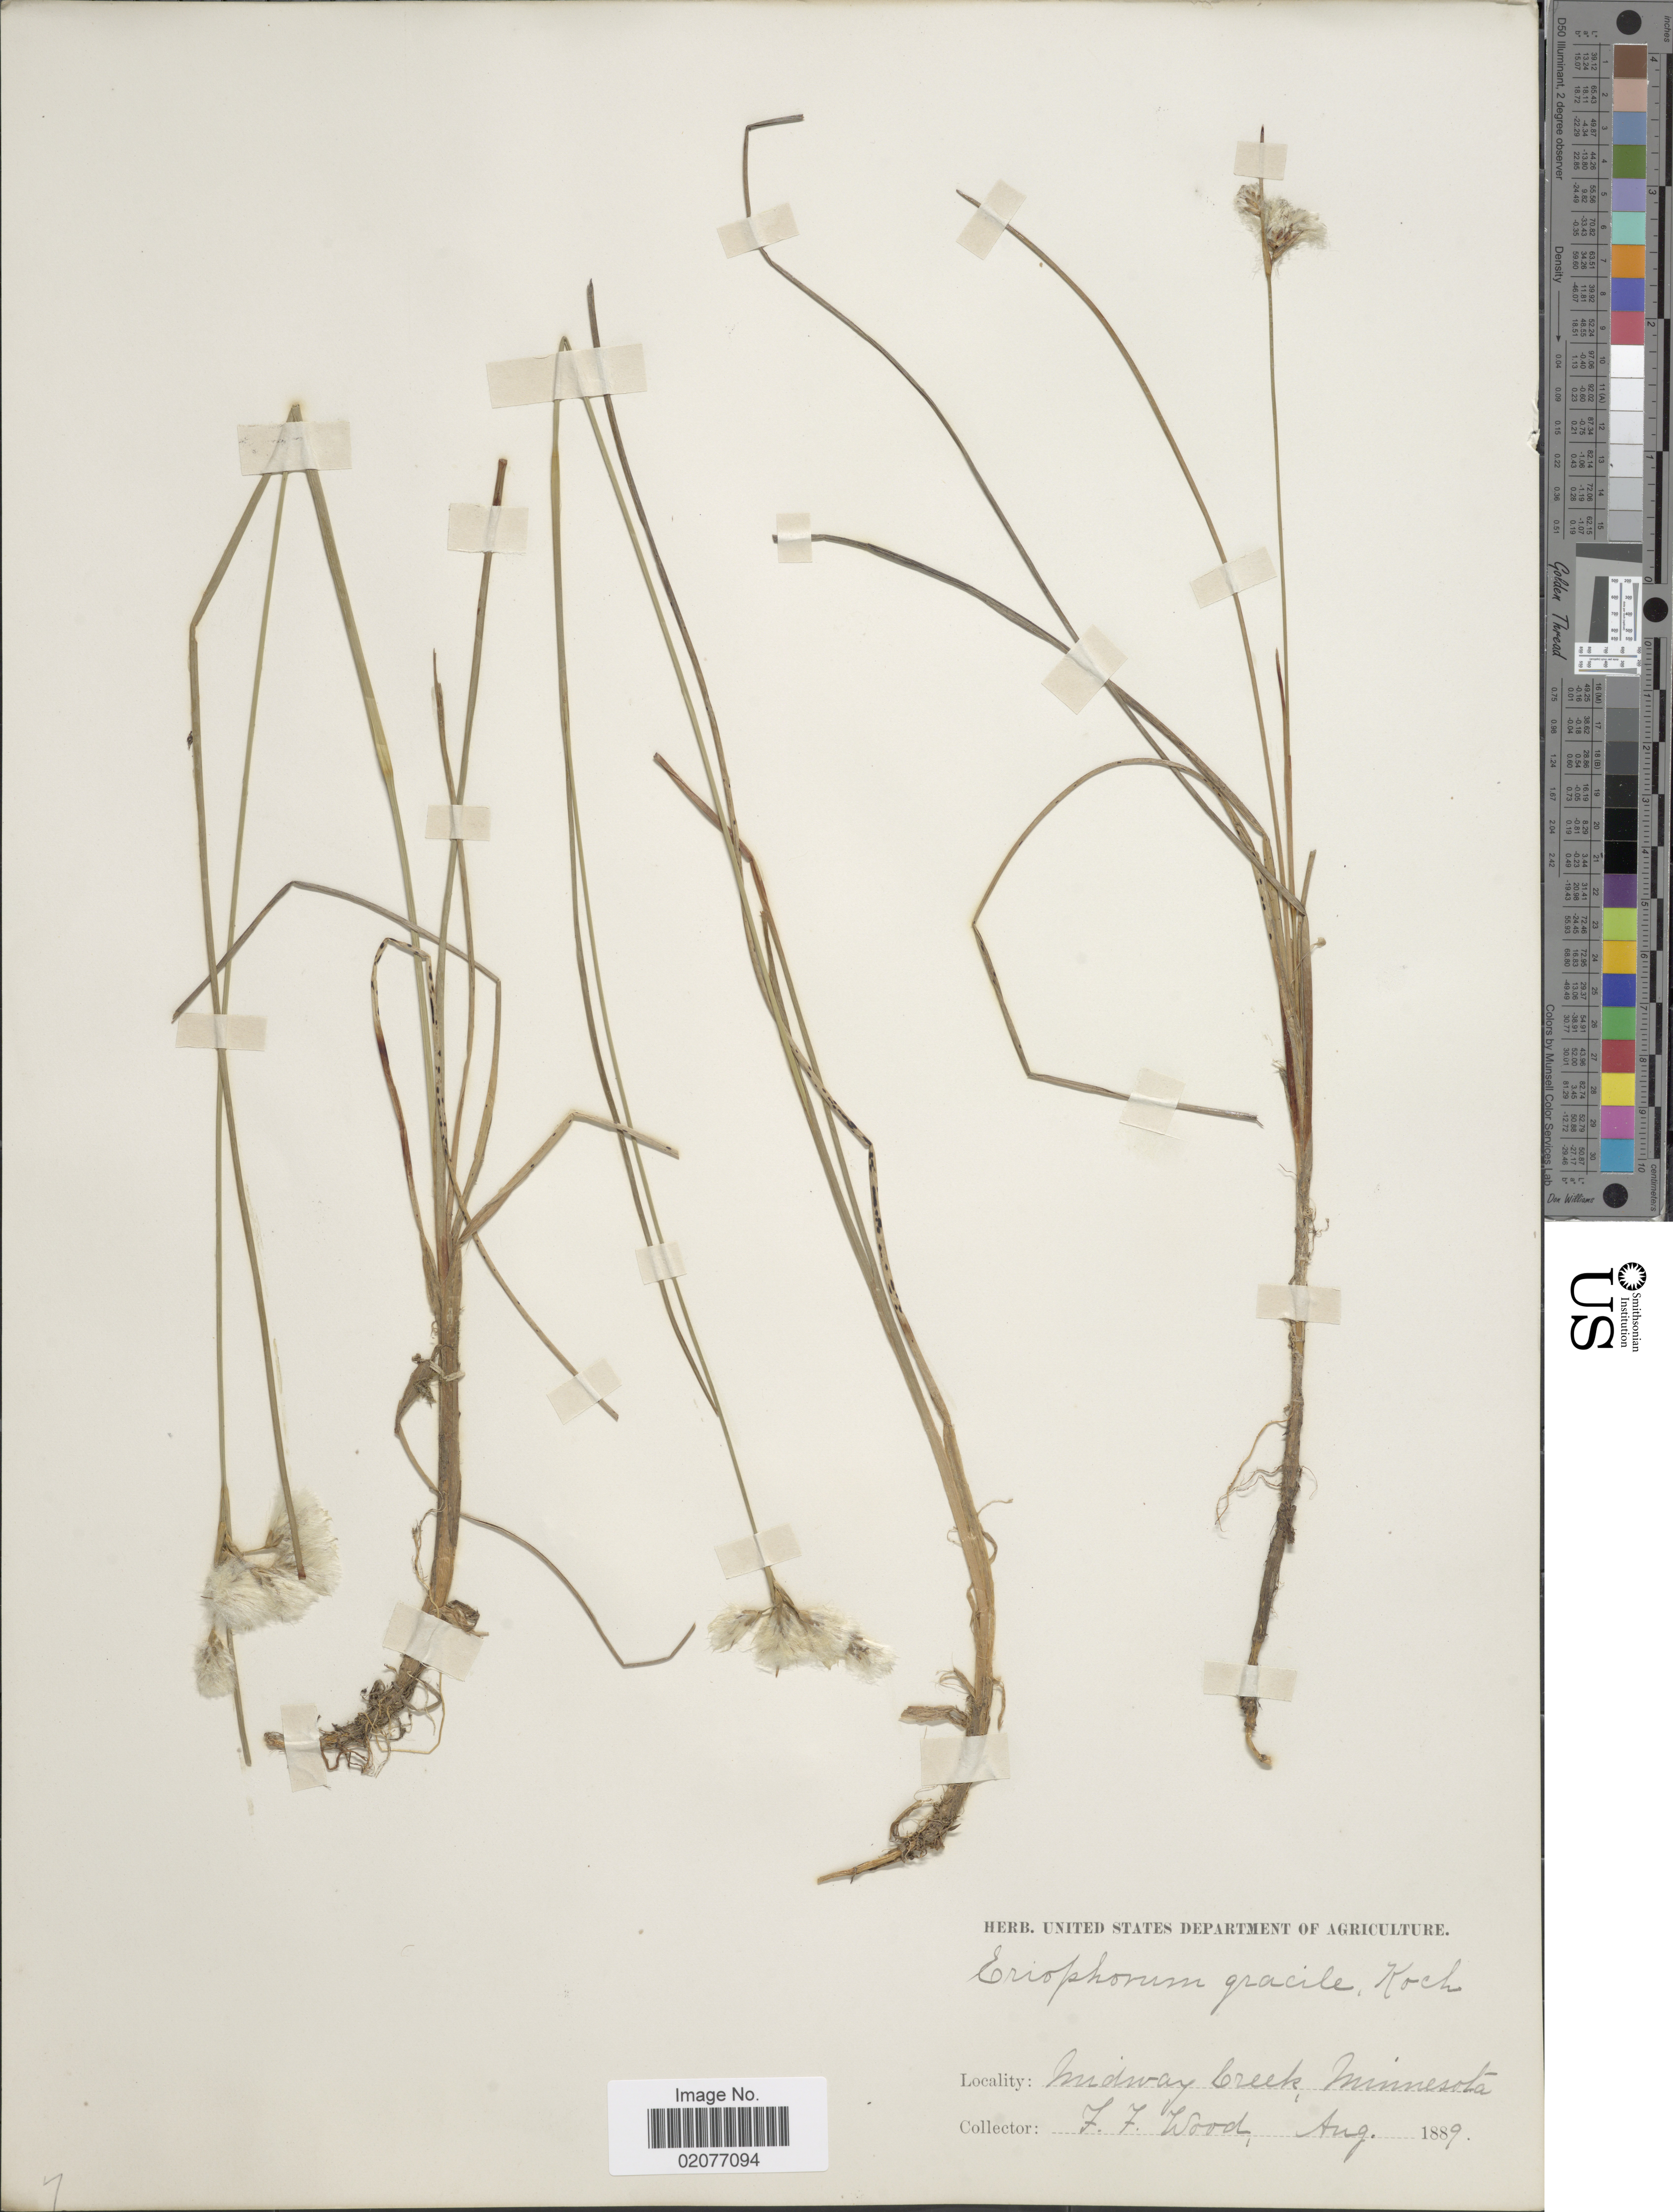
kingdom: Plantae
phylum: Tracheophyta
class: Liliopsida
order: Poales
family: Cyperaceae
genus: Eriophorum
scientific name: Eriophorum gracile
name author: W.D.J. Koch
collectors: F. Wood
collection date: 1889-08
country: United States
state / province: Minnesota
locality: Midway Creek